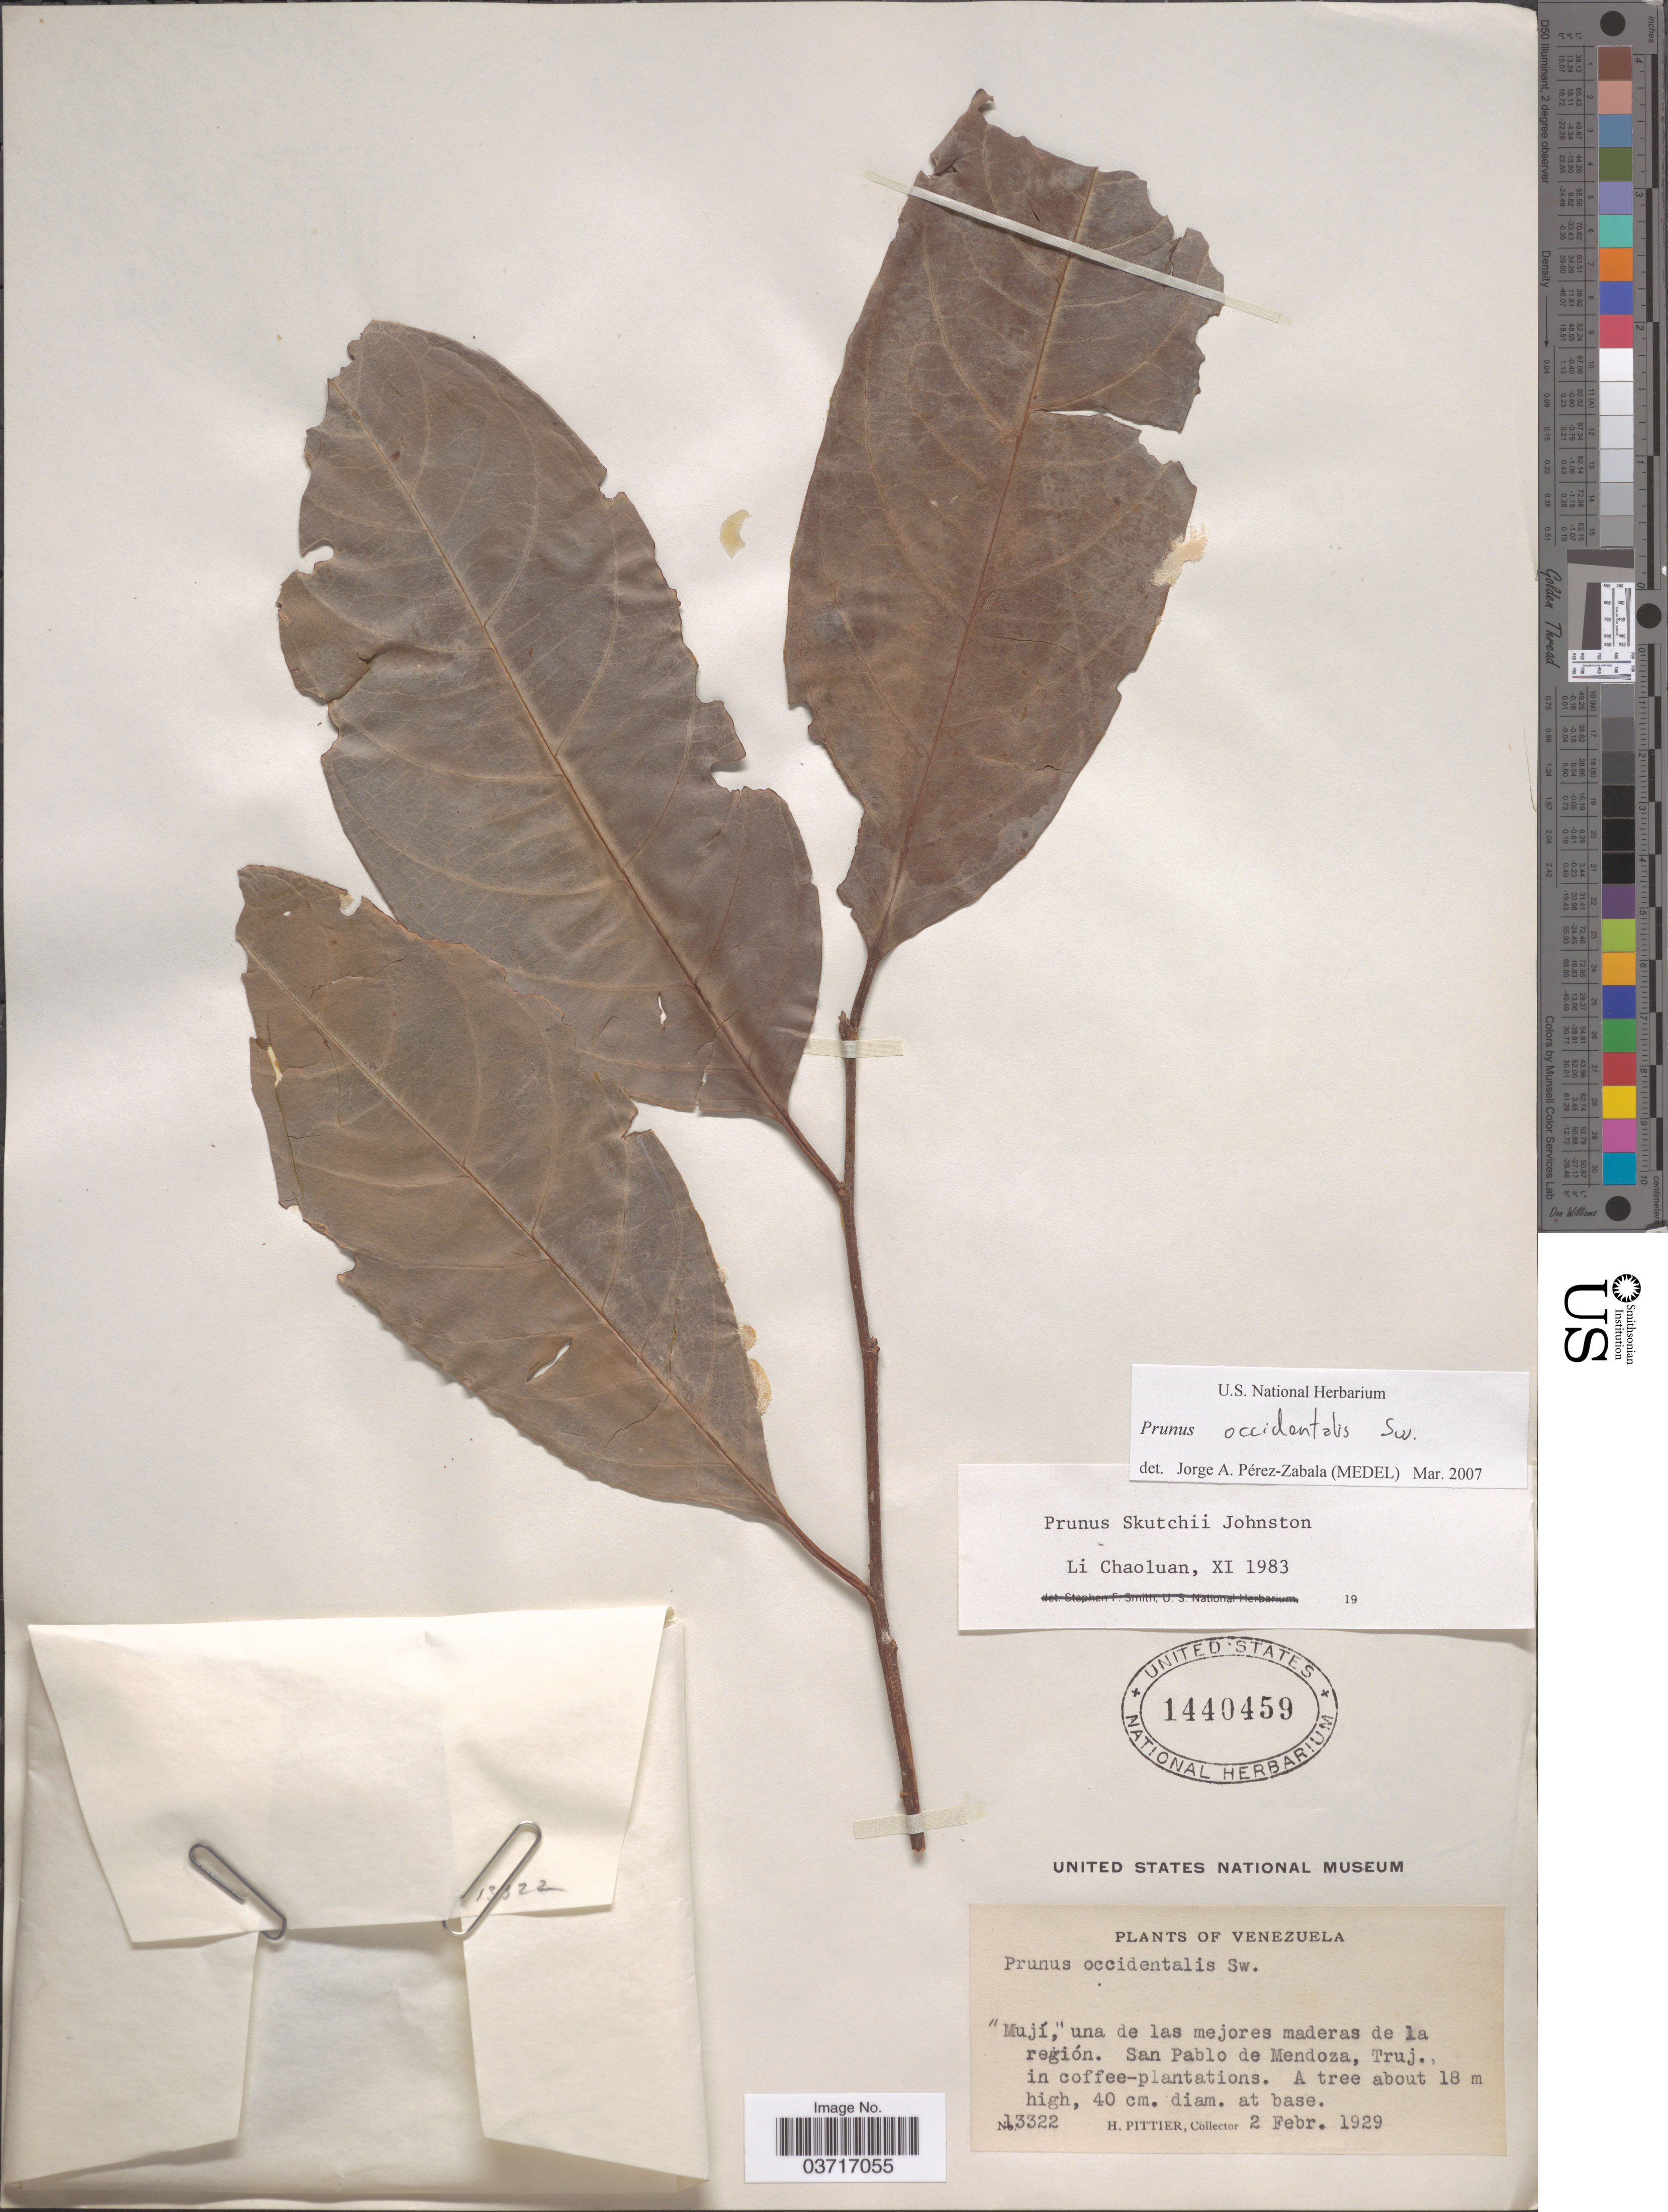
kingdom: Plantae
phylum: Tracheophyta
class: Magnoliopsida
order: Rosales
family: Rosaceae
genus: Prunus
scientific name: Prunus occidentalis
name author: Sw.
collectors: H. F. Pittier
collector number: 13322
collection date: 1929-02-02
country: Venezuela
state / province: Trujillo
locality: San Pablo de Mendoza, in coffee-plantation.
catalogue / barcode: US 1440459